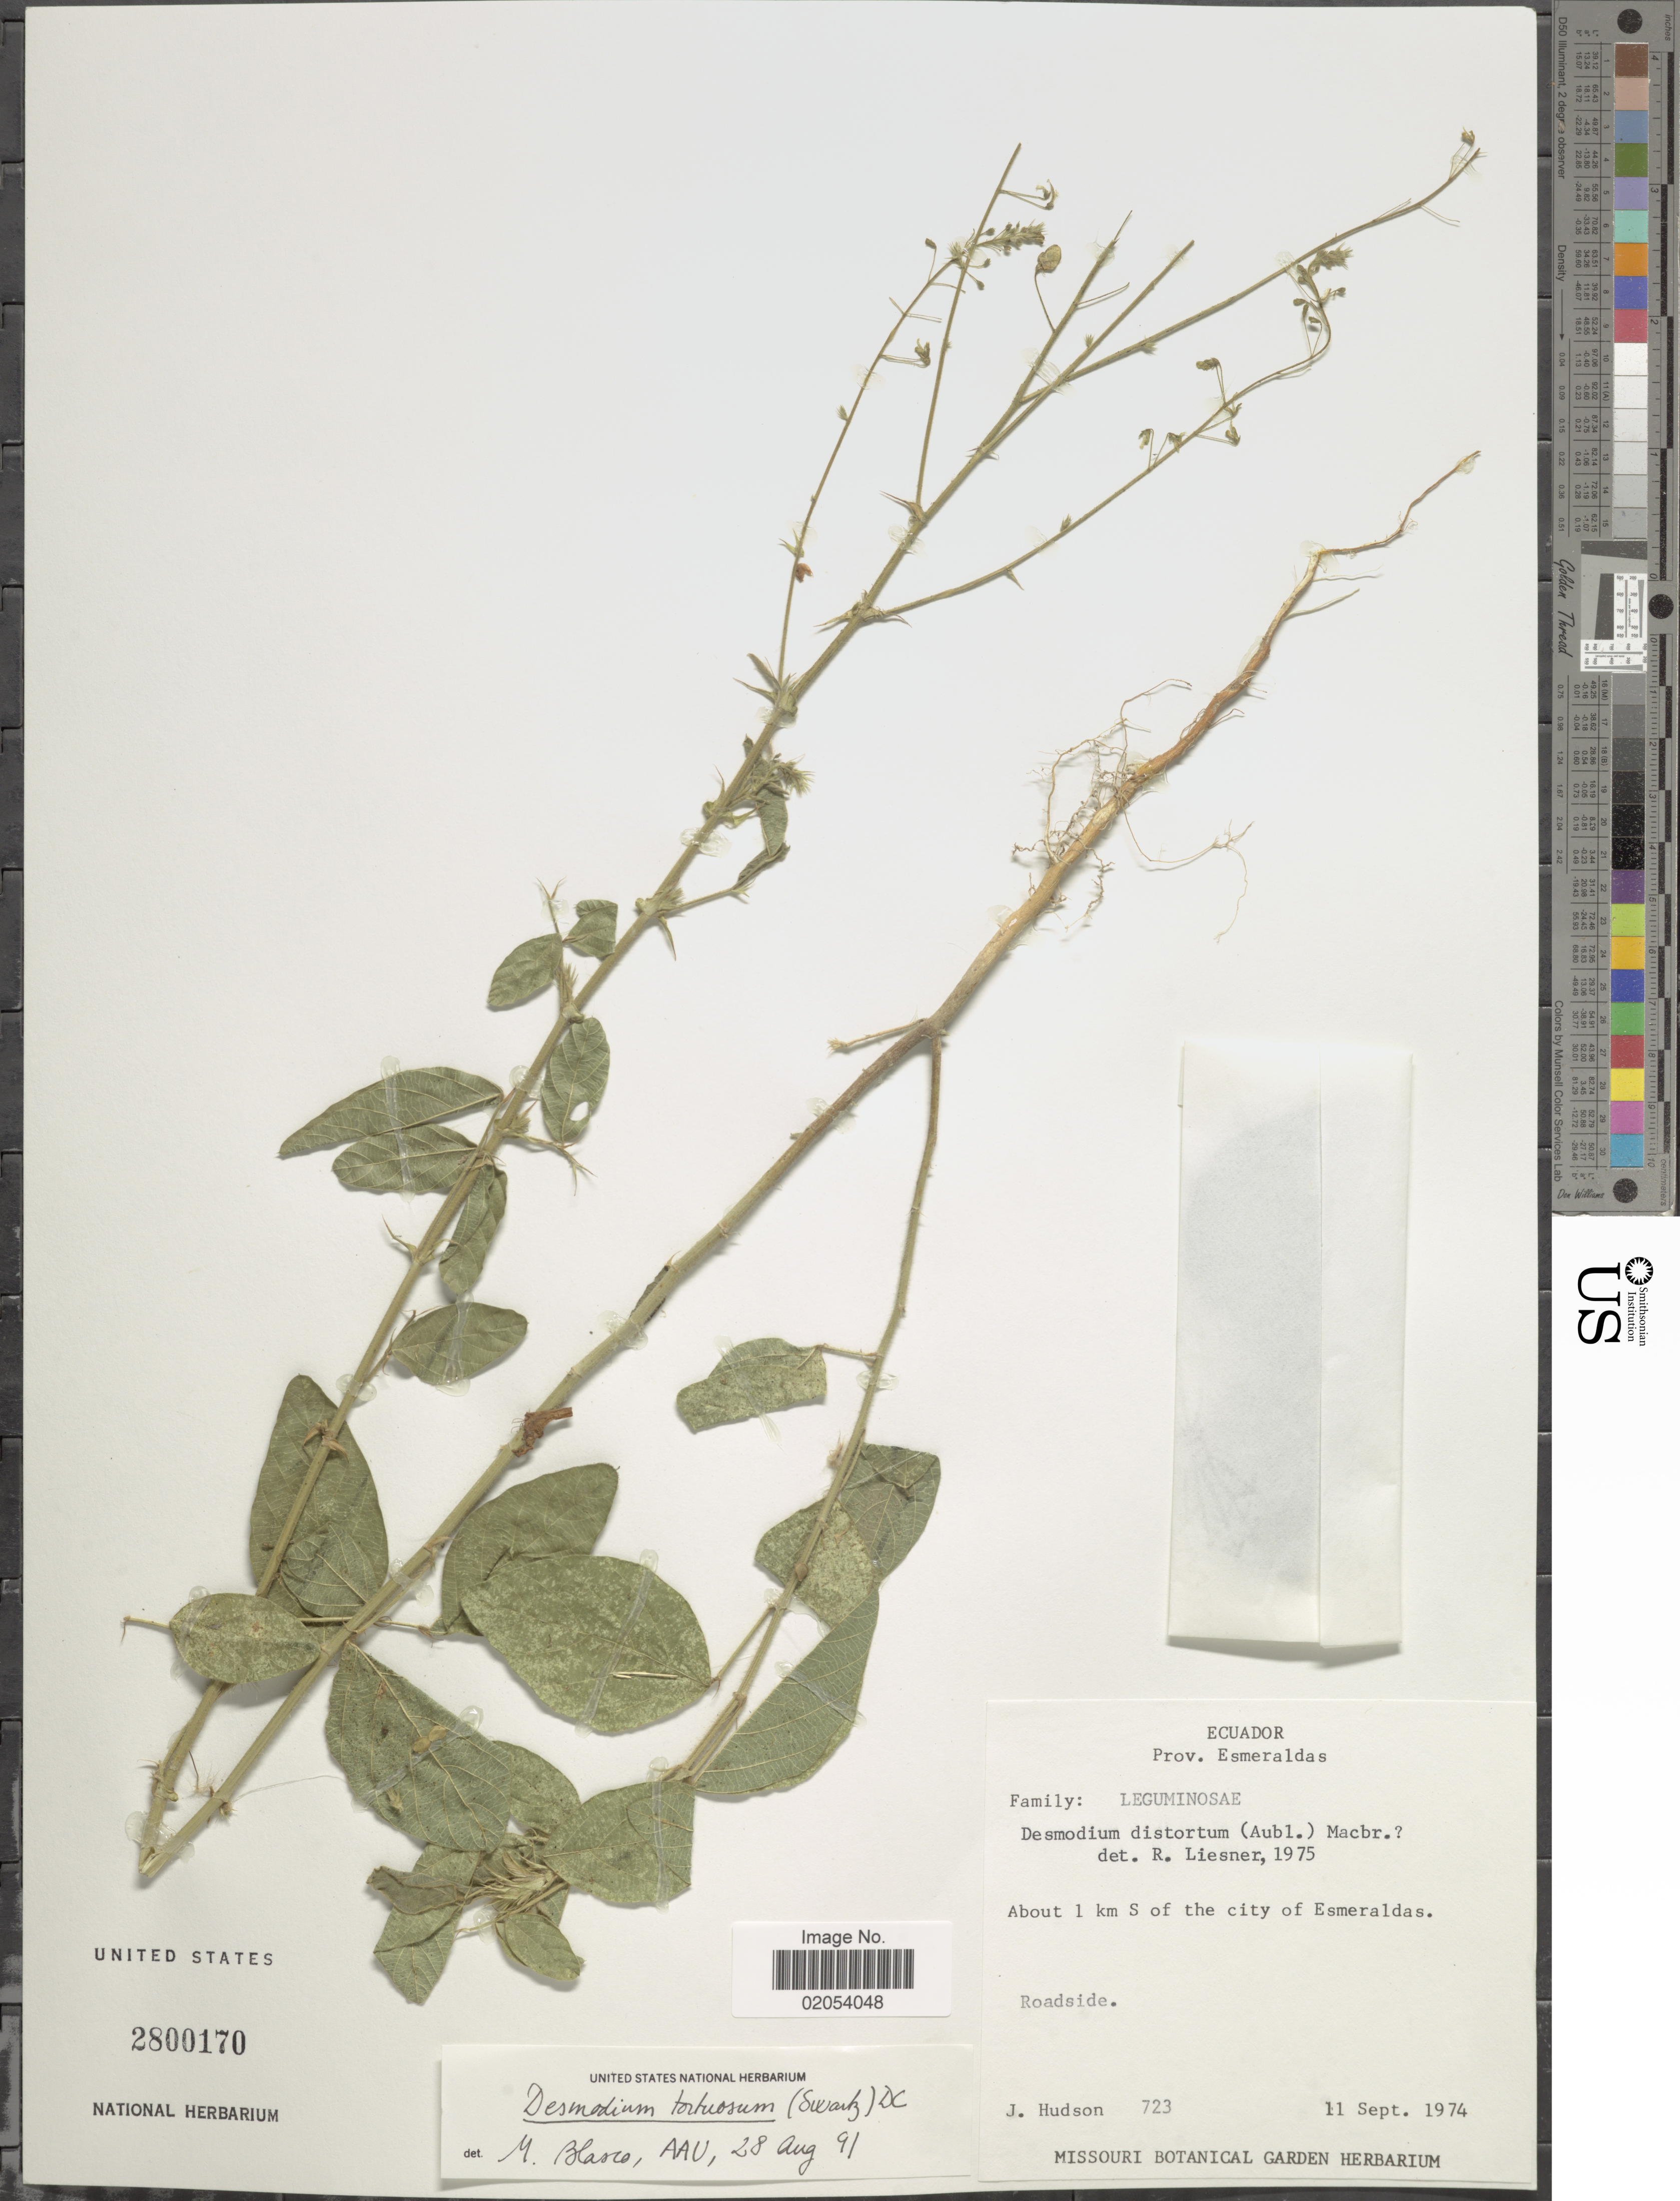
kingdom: Plantae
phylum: Tracheophyta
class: Magnoliopsida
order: Fabales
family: Fabaceae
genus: Desmodium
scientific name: Desmodium tortuosum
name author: (Sw.) DC.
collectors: J. Hudson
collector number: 723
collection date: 1974-09-11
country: Ecuador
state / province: Esmeraldas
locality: About 1 km S of the city of Esmeraldas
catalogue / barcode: US 2800170